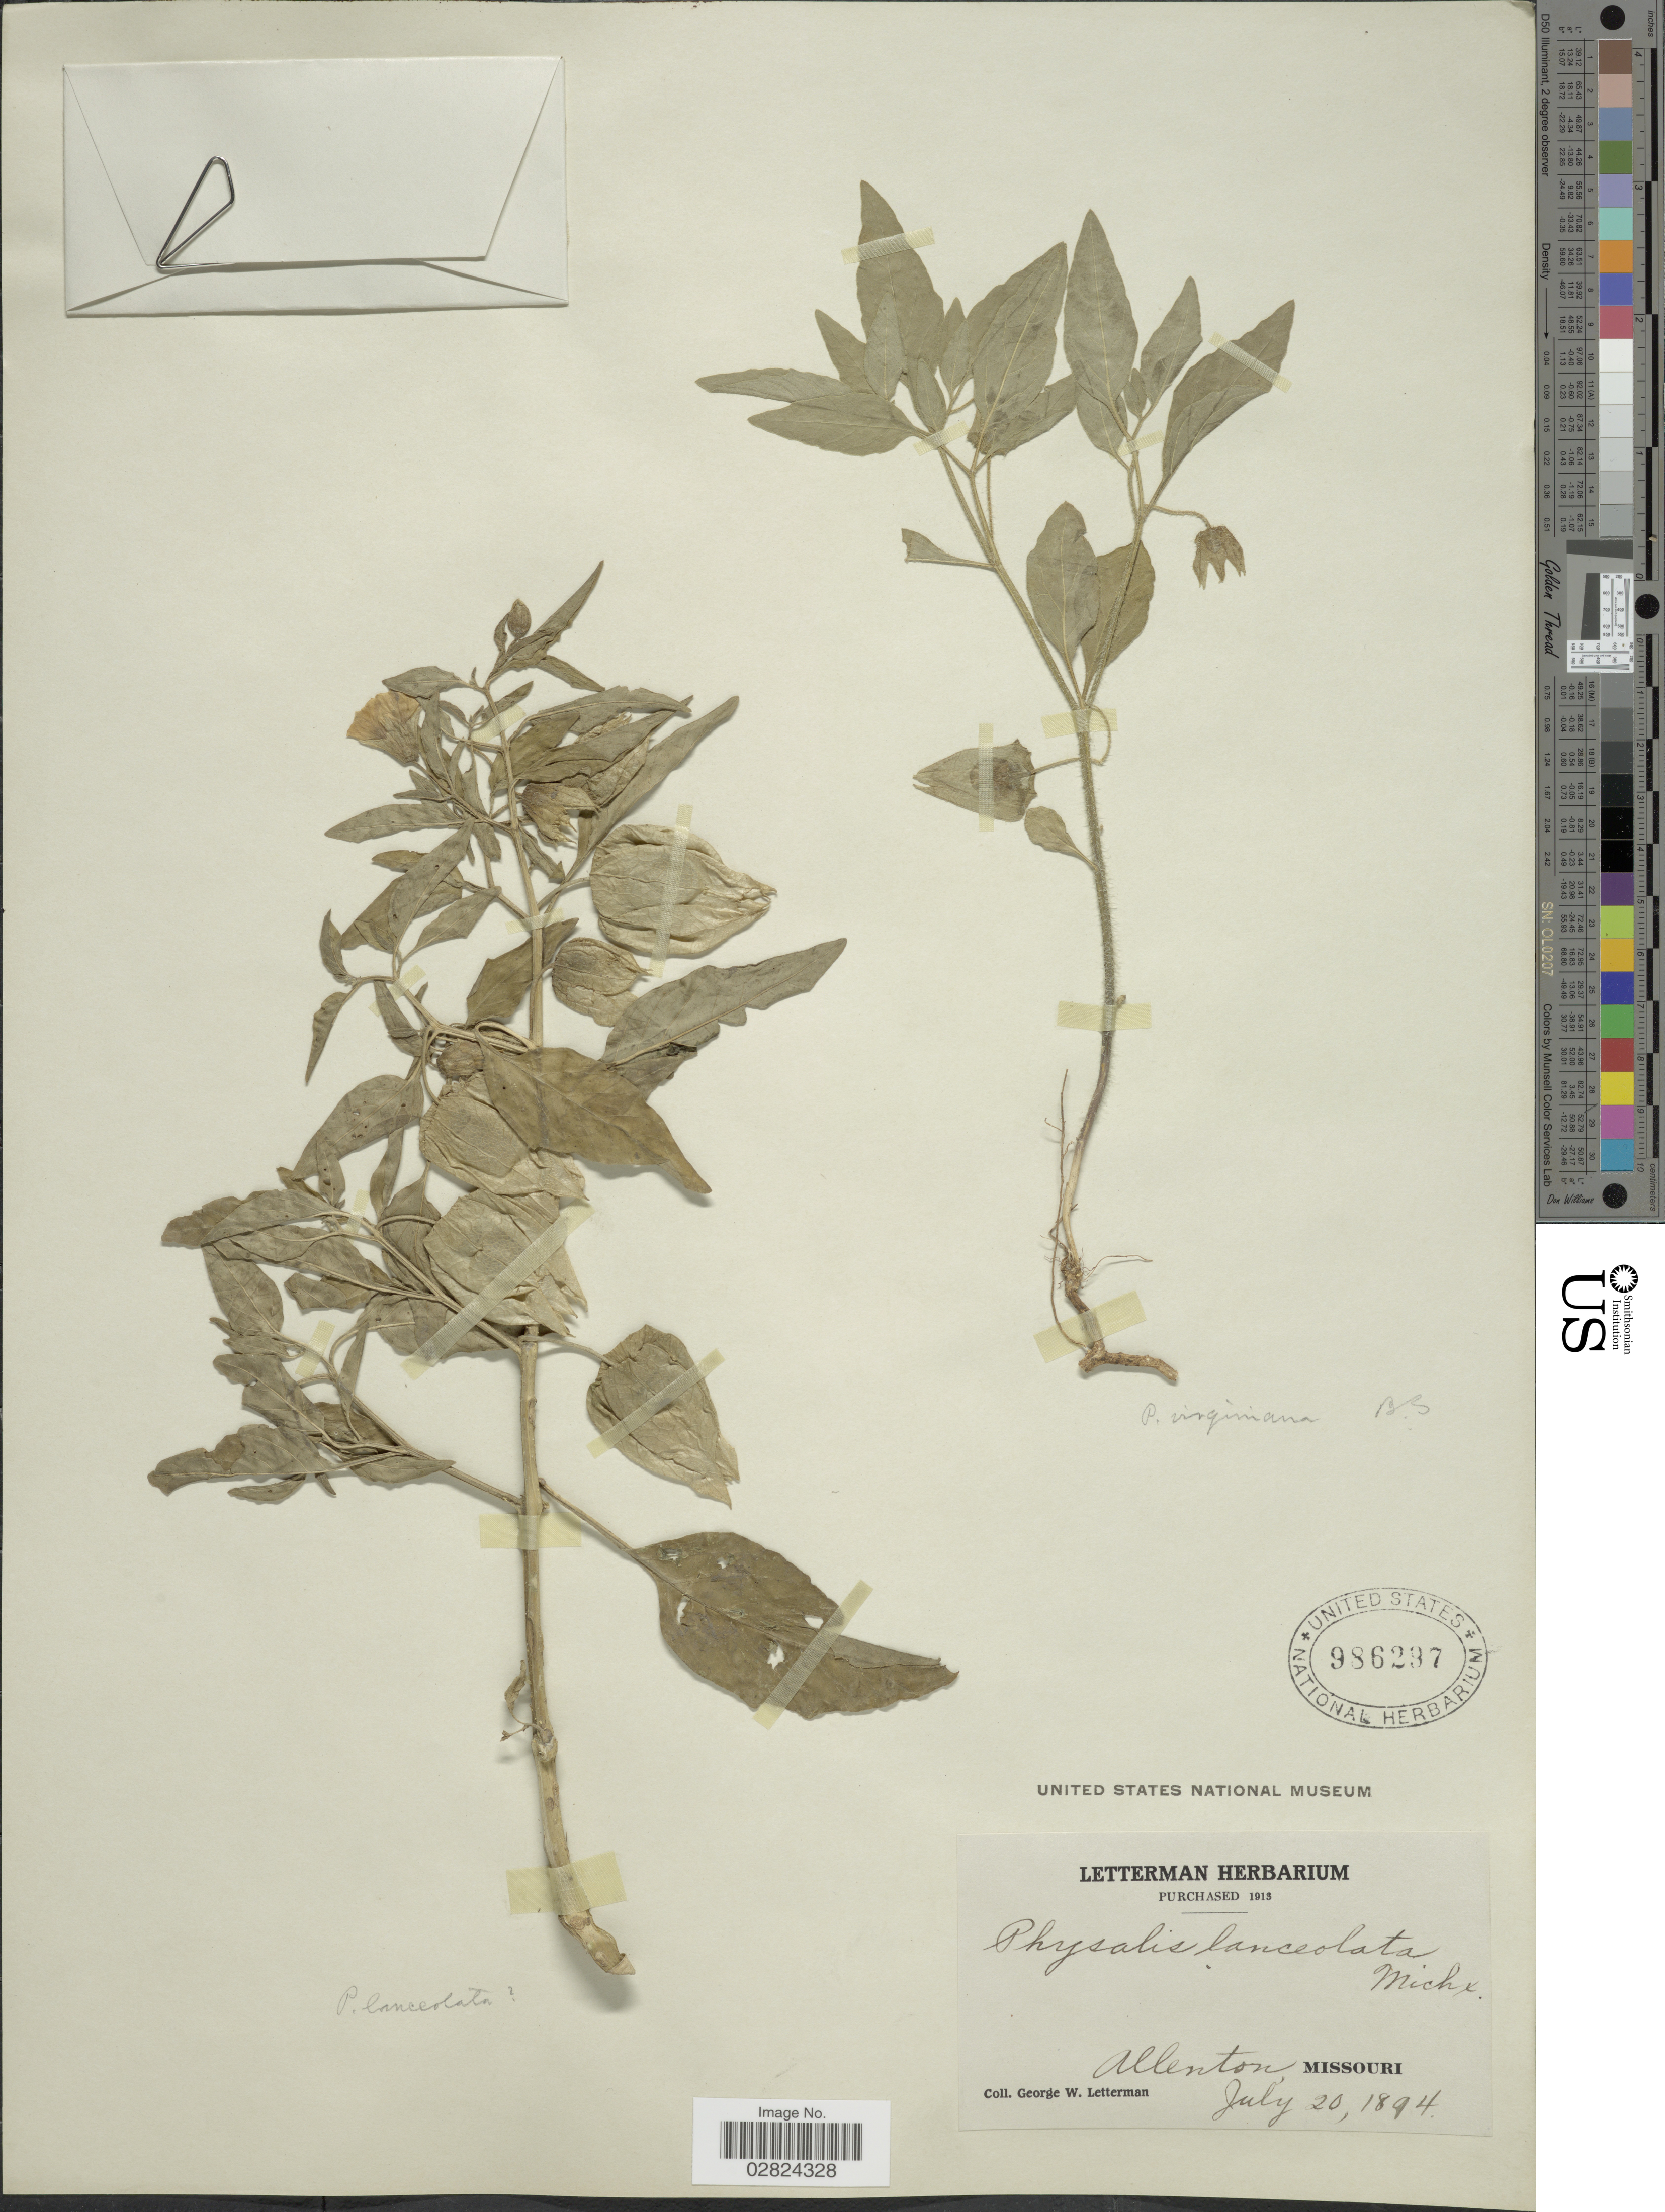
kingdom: Plantae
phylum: Tracheophyta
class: Magnoliopsida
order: Solanales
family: Solanaceae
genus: Physalis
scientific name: Physalis virginiana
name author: Mill.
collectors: G. W. Letterman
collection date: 1894-07-20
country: United States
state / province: Missouri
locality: Allenton.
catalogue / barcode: US 986297